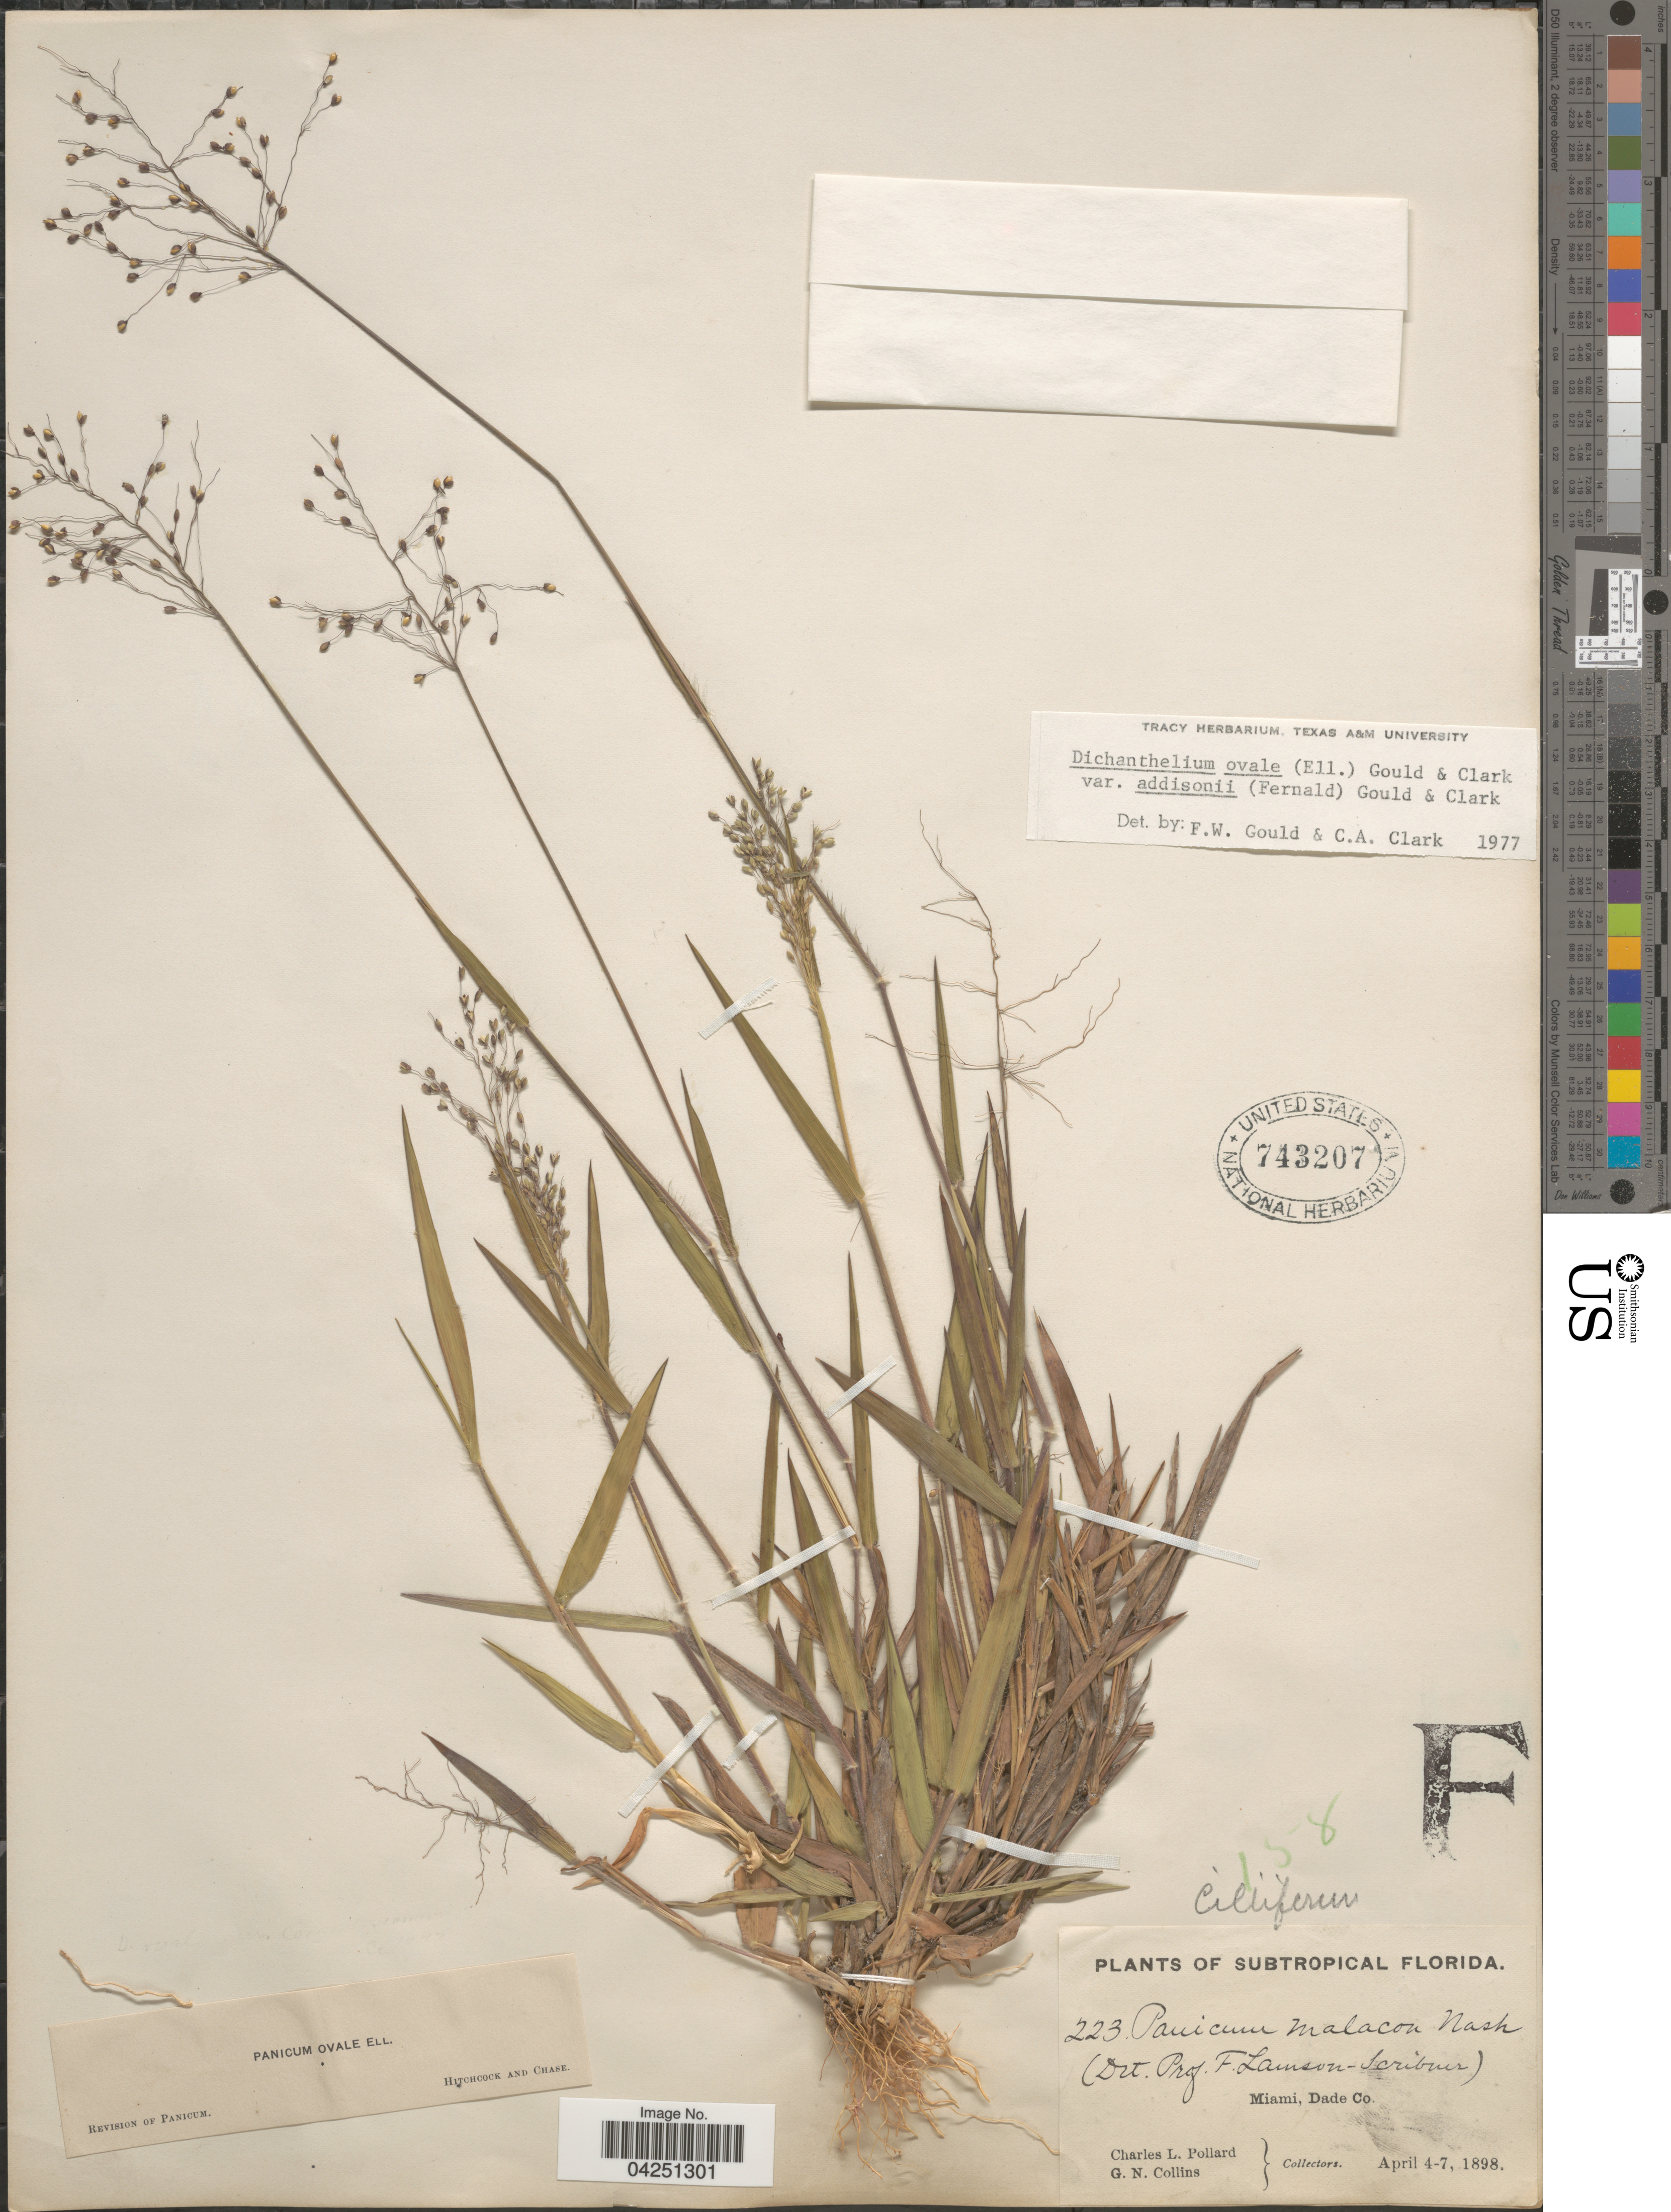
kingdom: Plantae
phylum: Tracheophyta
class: Liliopsida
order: Poales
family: Poaceae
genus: Dichanthelium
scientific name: Dichanthelium acuminatum var. acuminatum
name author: (Sw.) Gould & C.A. Clark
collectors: C. L. Pollard & G. Collins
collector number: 223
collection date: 1898-04-04/1898-04-07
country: United States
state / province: Florida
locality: Subtropical Florida. Miami, Dade Co.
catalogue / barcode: US 743207